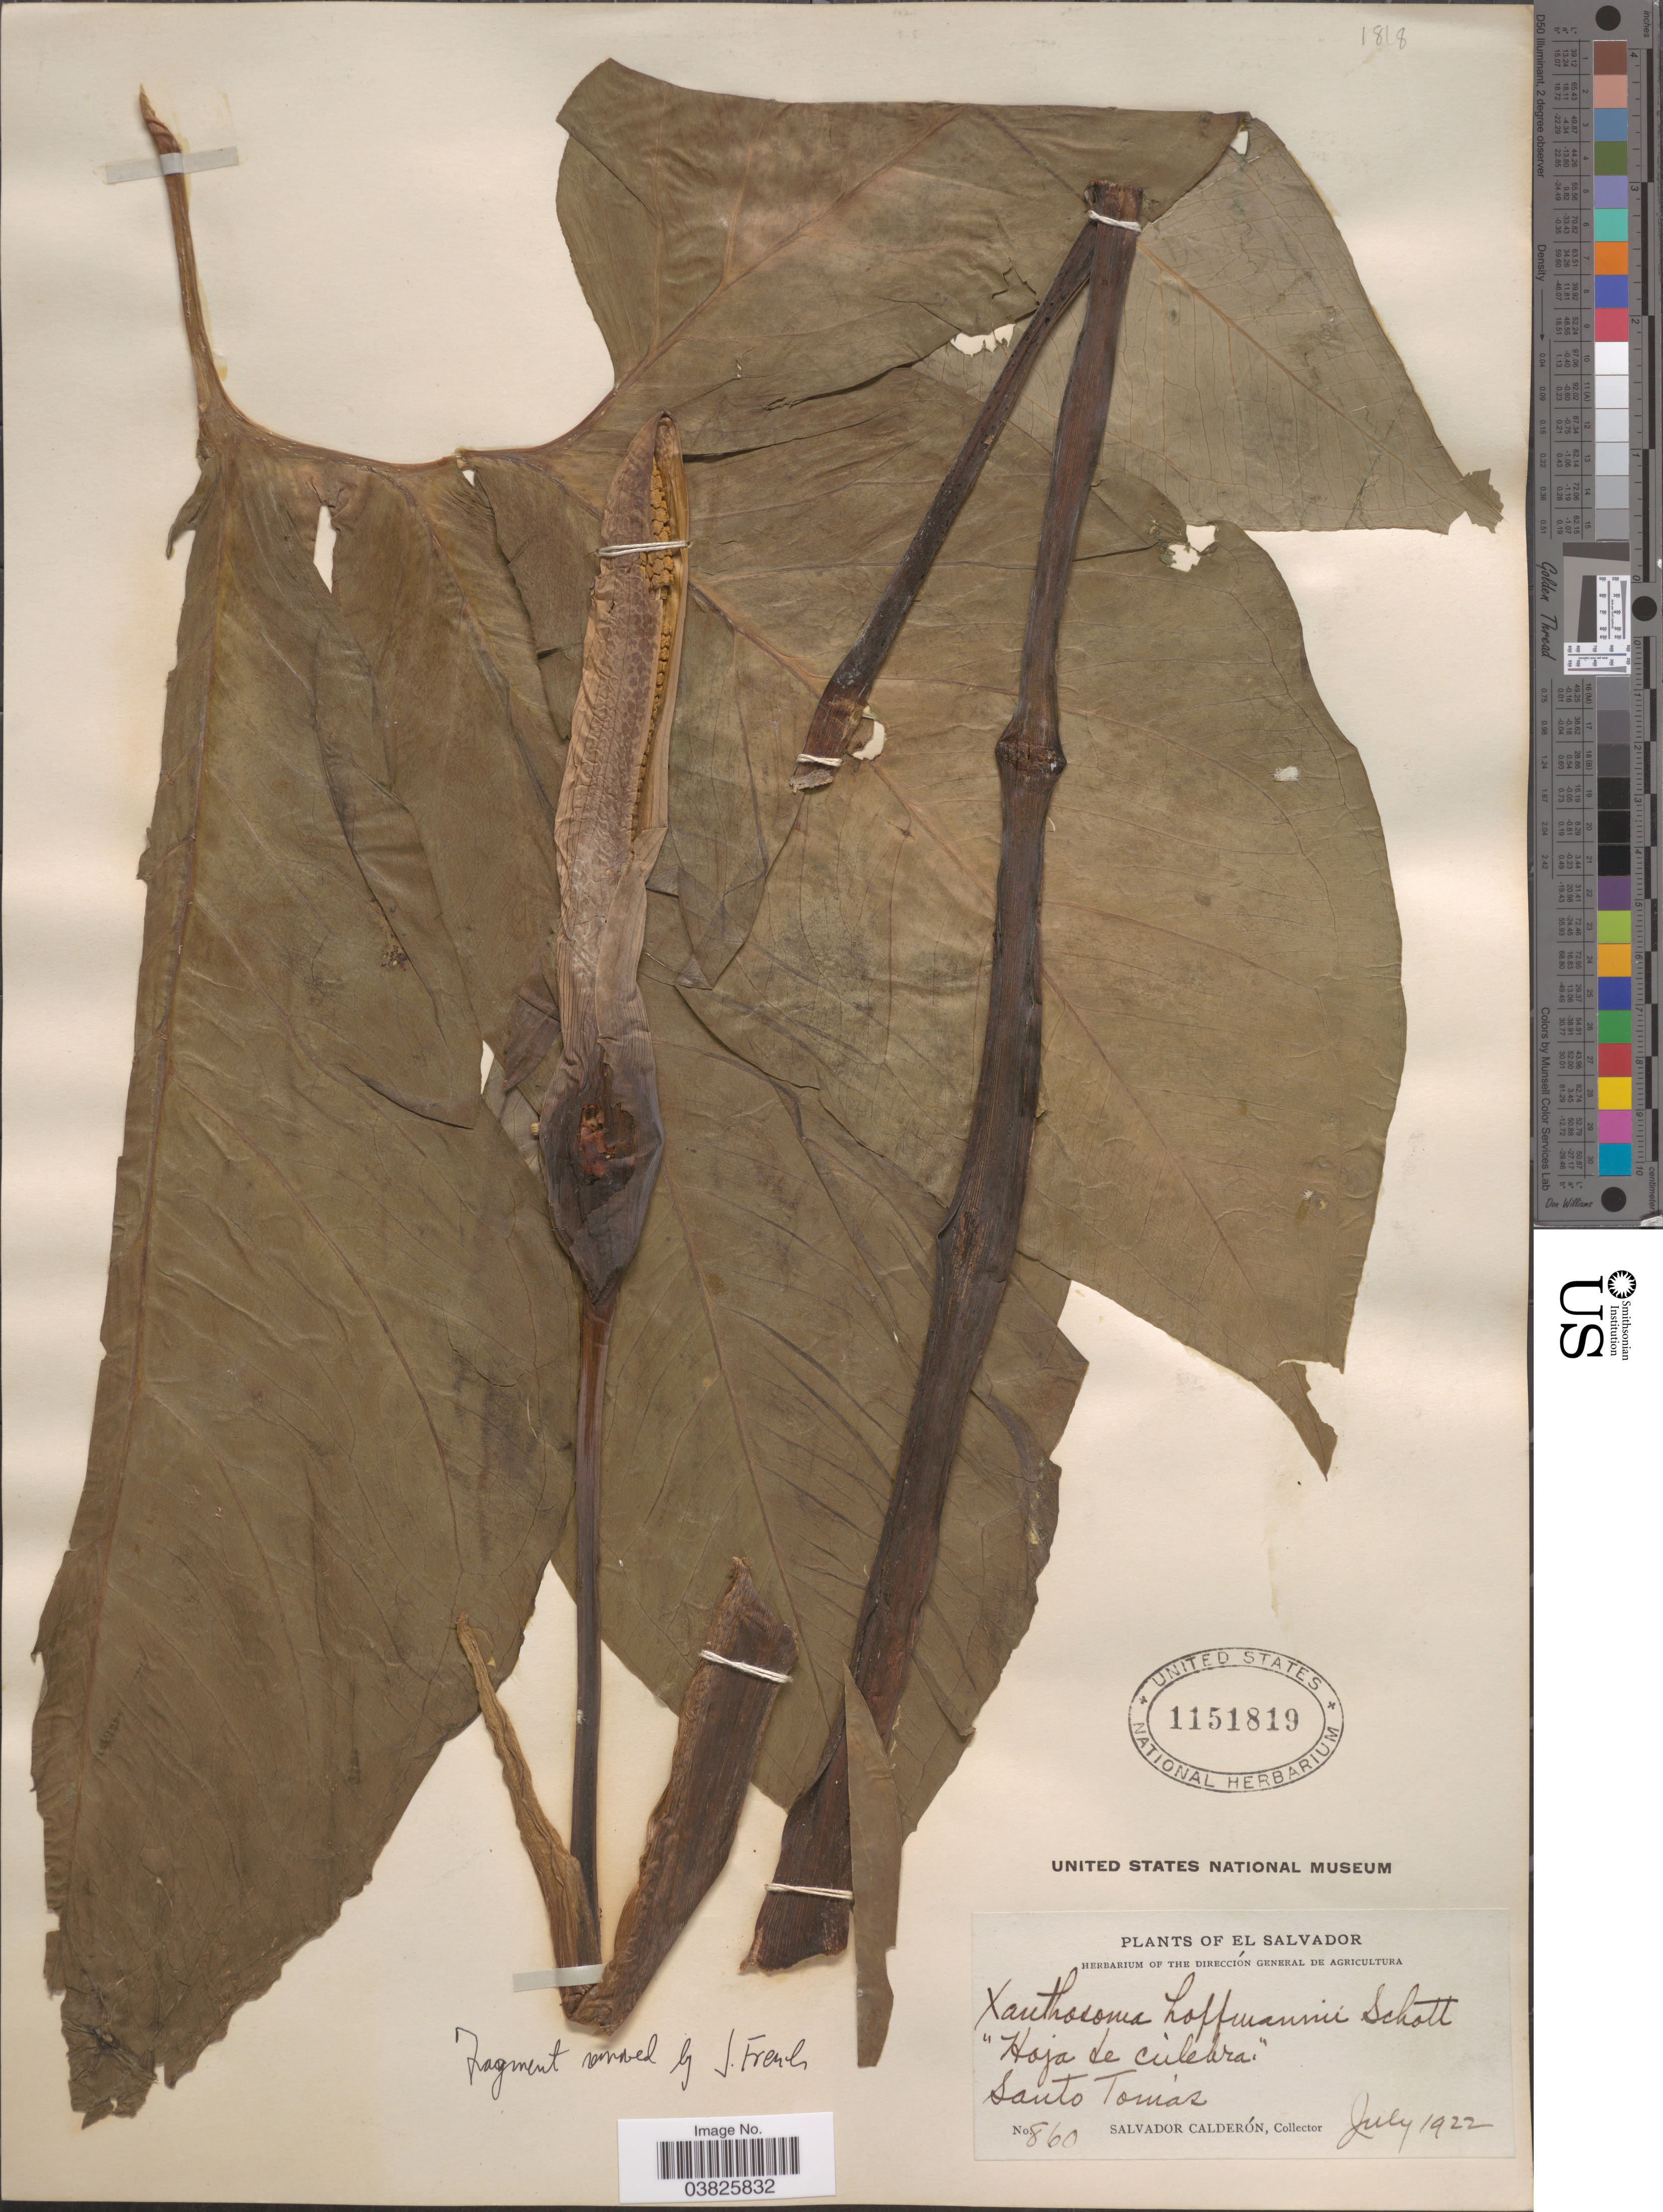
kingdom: Plantae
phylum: Tracheophyta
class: Liliopsida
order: Alismatales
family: Araceae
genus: Xanthosoma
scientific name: Xanthosoma hoffmannii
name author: (Schott) Schott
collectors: S. Calderón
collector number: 860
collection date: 1922-07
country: El Salvador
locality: Santo Tomás.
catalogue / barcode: US 1151819